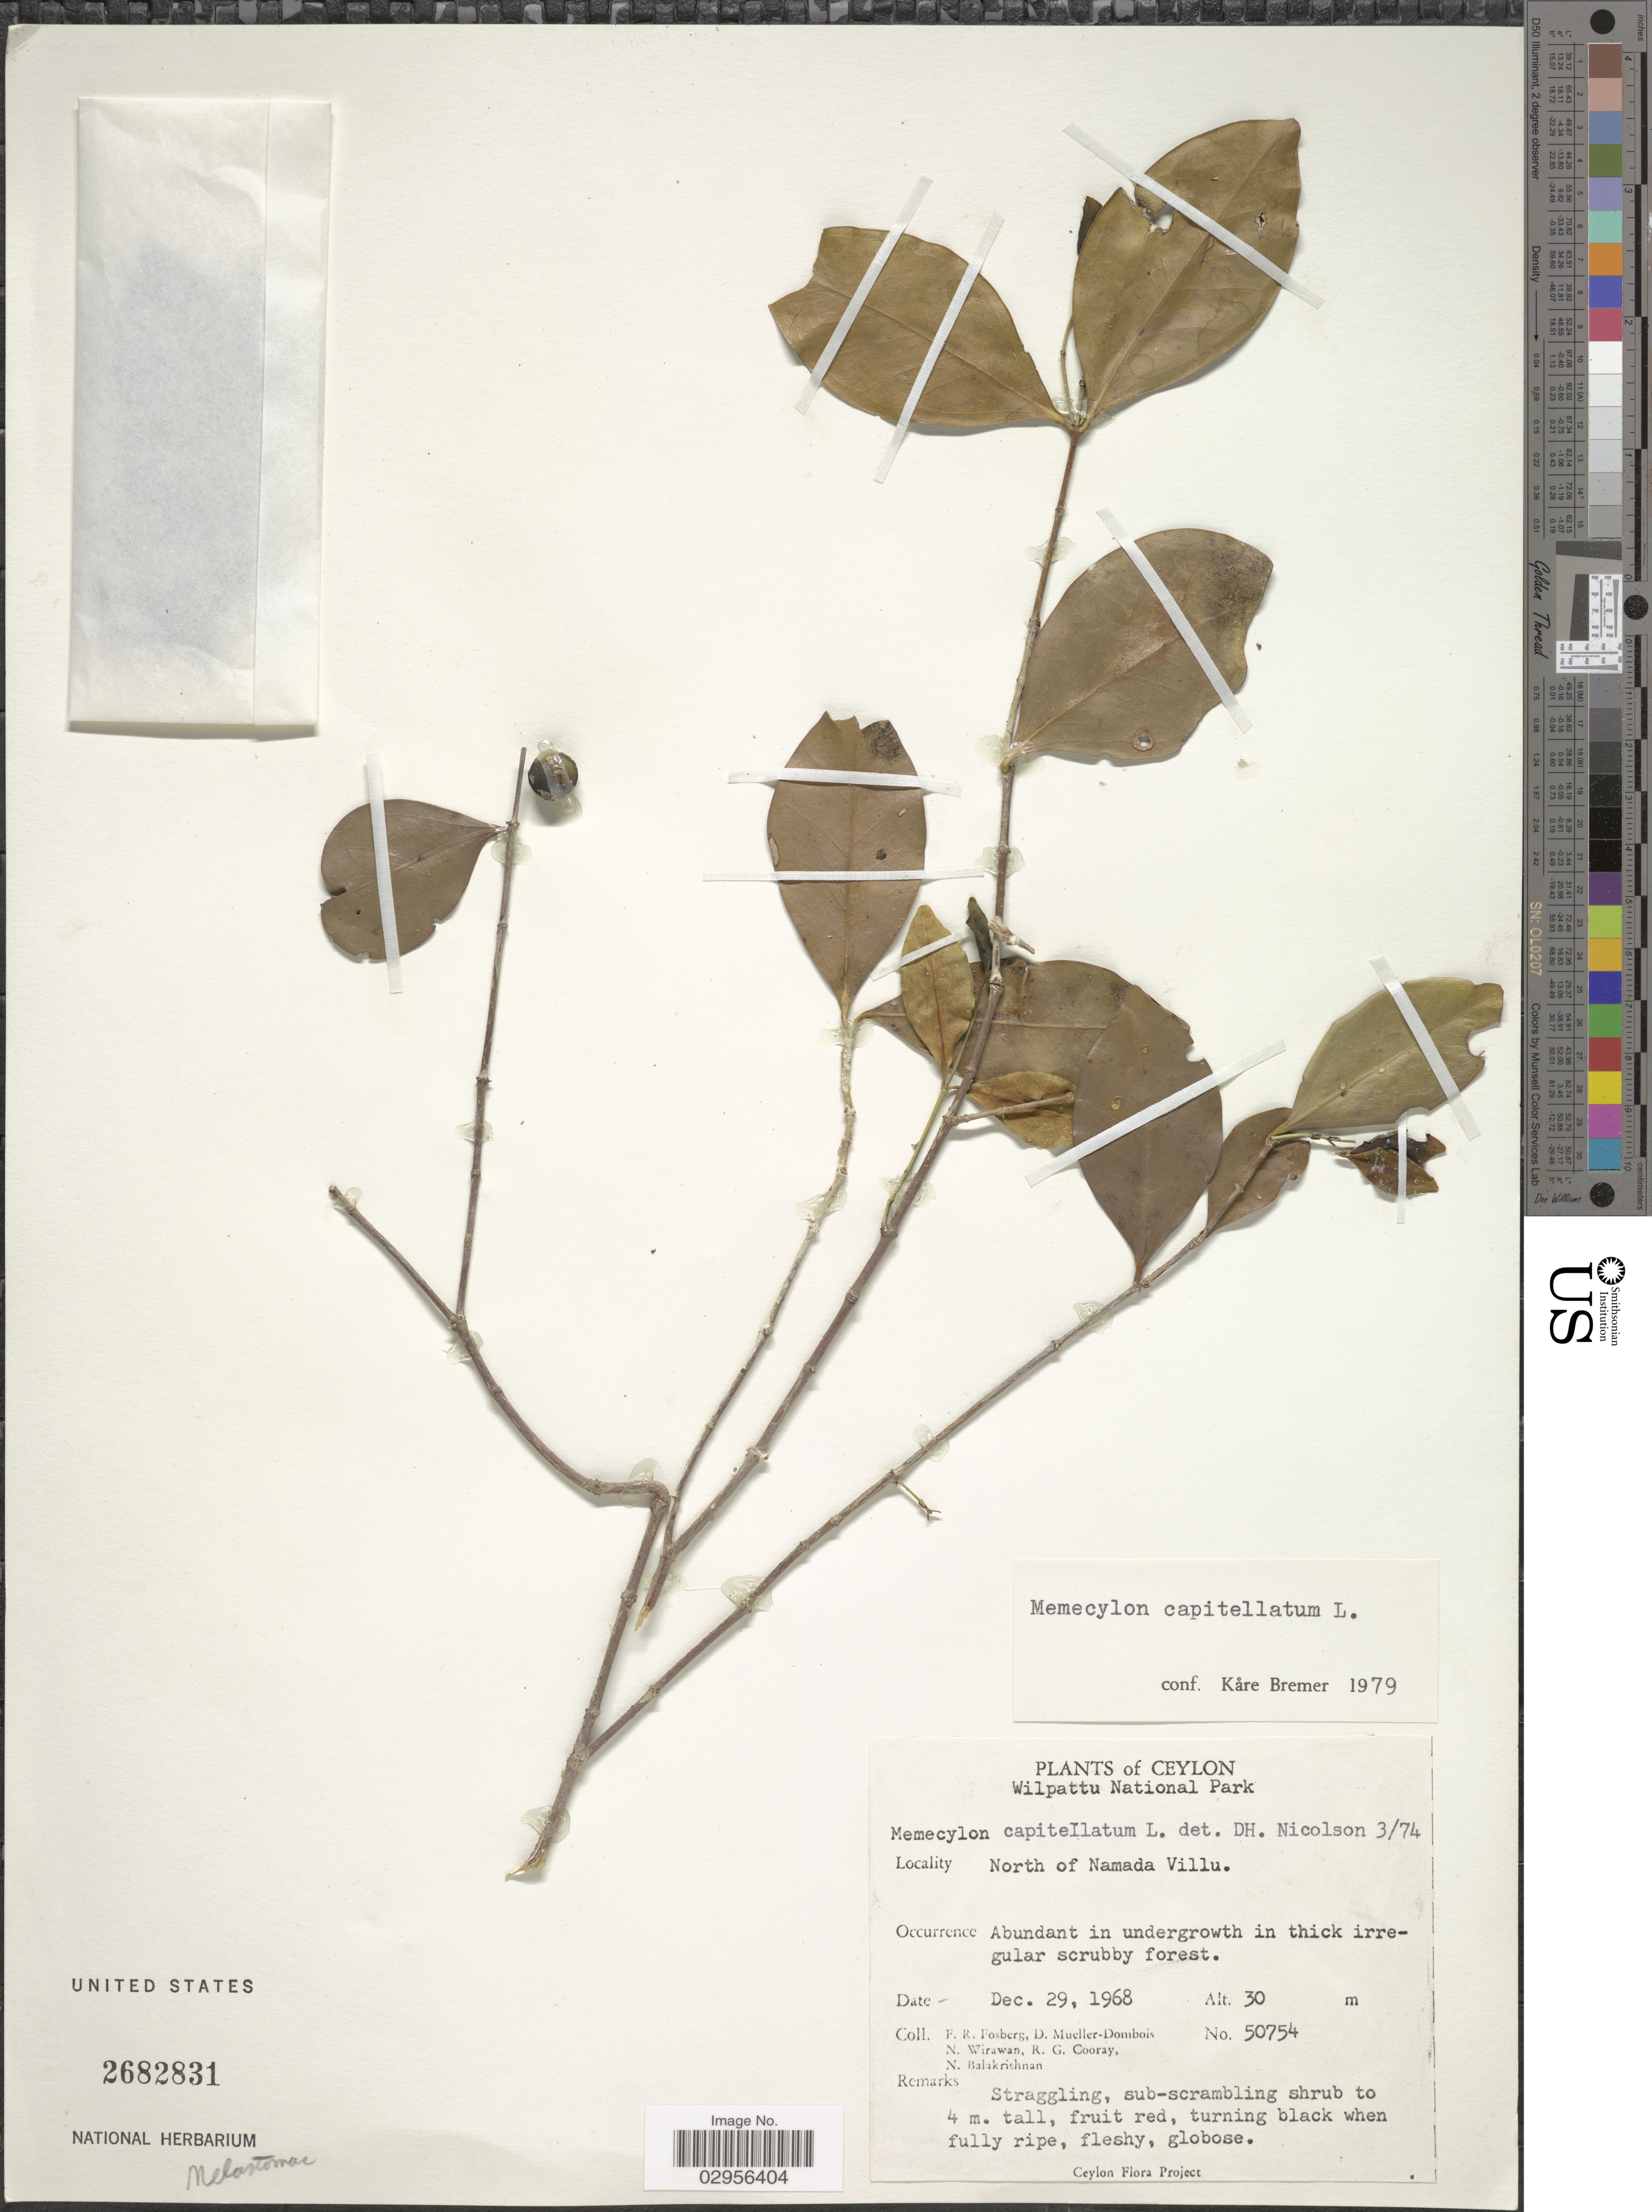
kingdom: Plantae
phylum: Tracheophyta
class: Magnoliopsida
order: Myrtales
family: Melastomataceae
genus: Memecylon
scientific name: Memecylon capitellatum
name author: L.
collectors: F. R. Fosberg, D. Mueller-Dombois, N. Wirawan, R. Cooray & N. Balakrishnan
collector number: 50754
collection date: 1968-12-29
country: Sri Lanka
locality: Ceylon. Wilpattu National Park. North of Namada Villu.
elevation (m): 30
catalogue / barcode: US 2682831